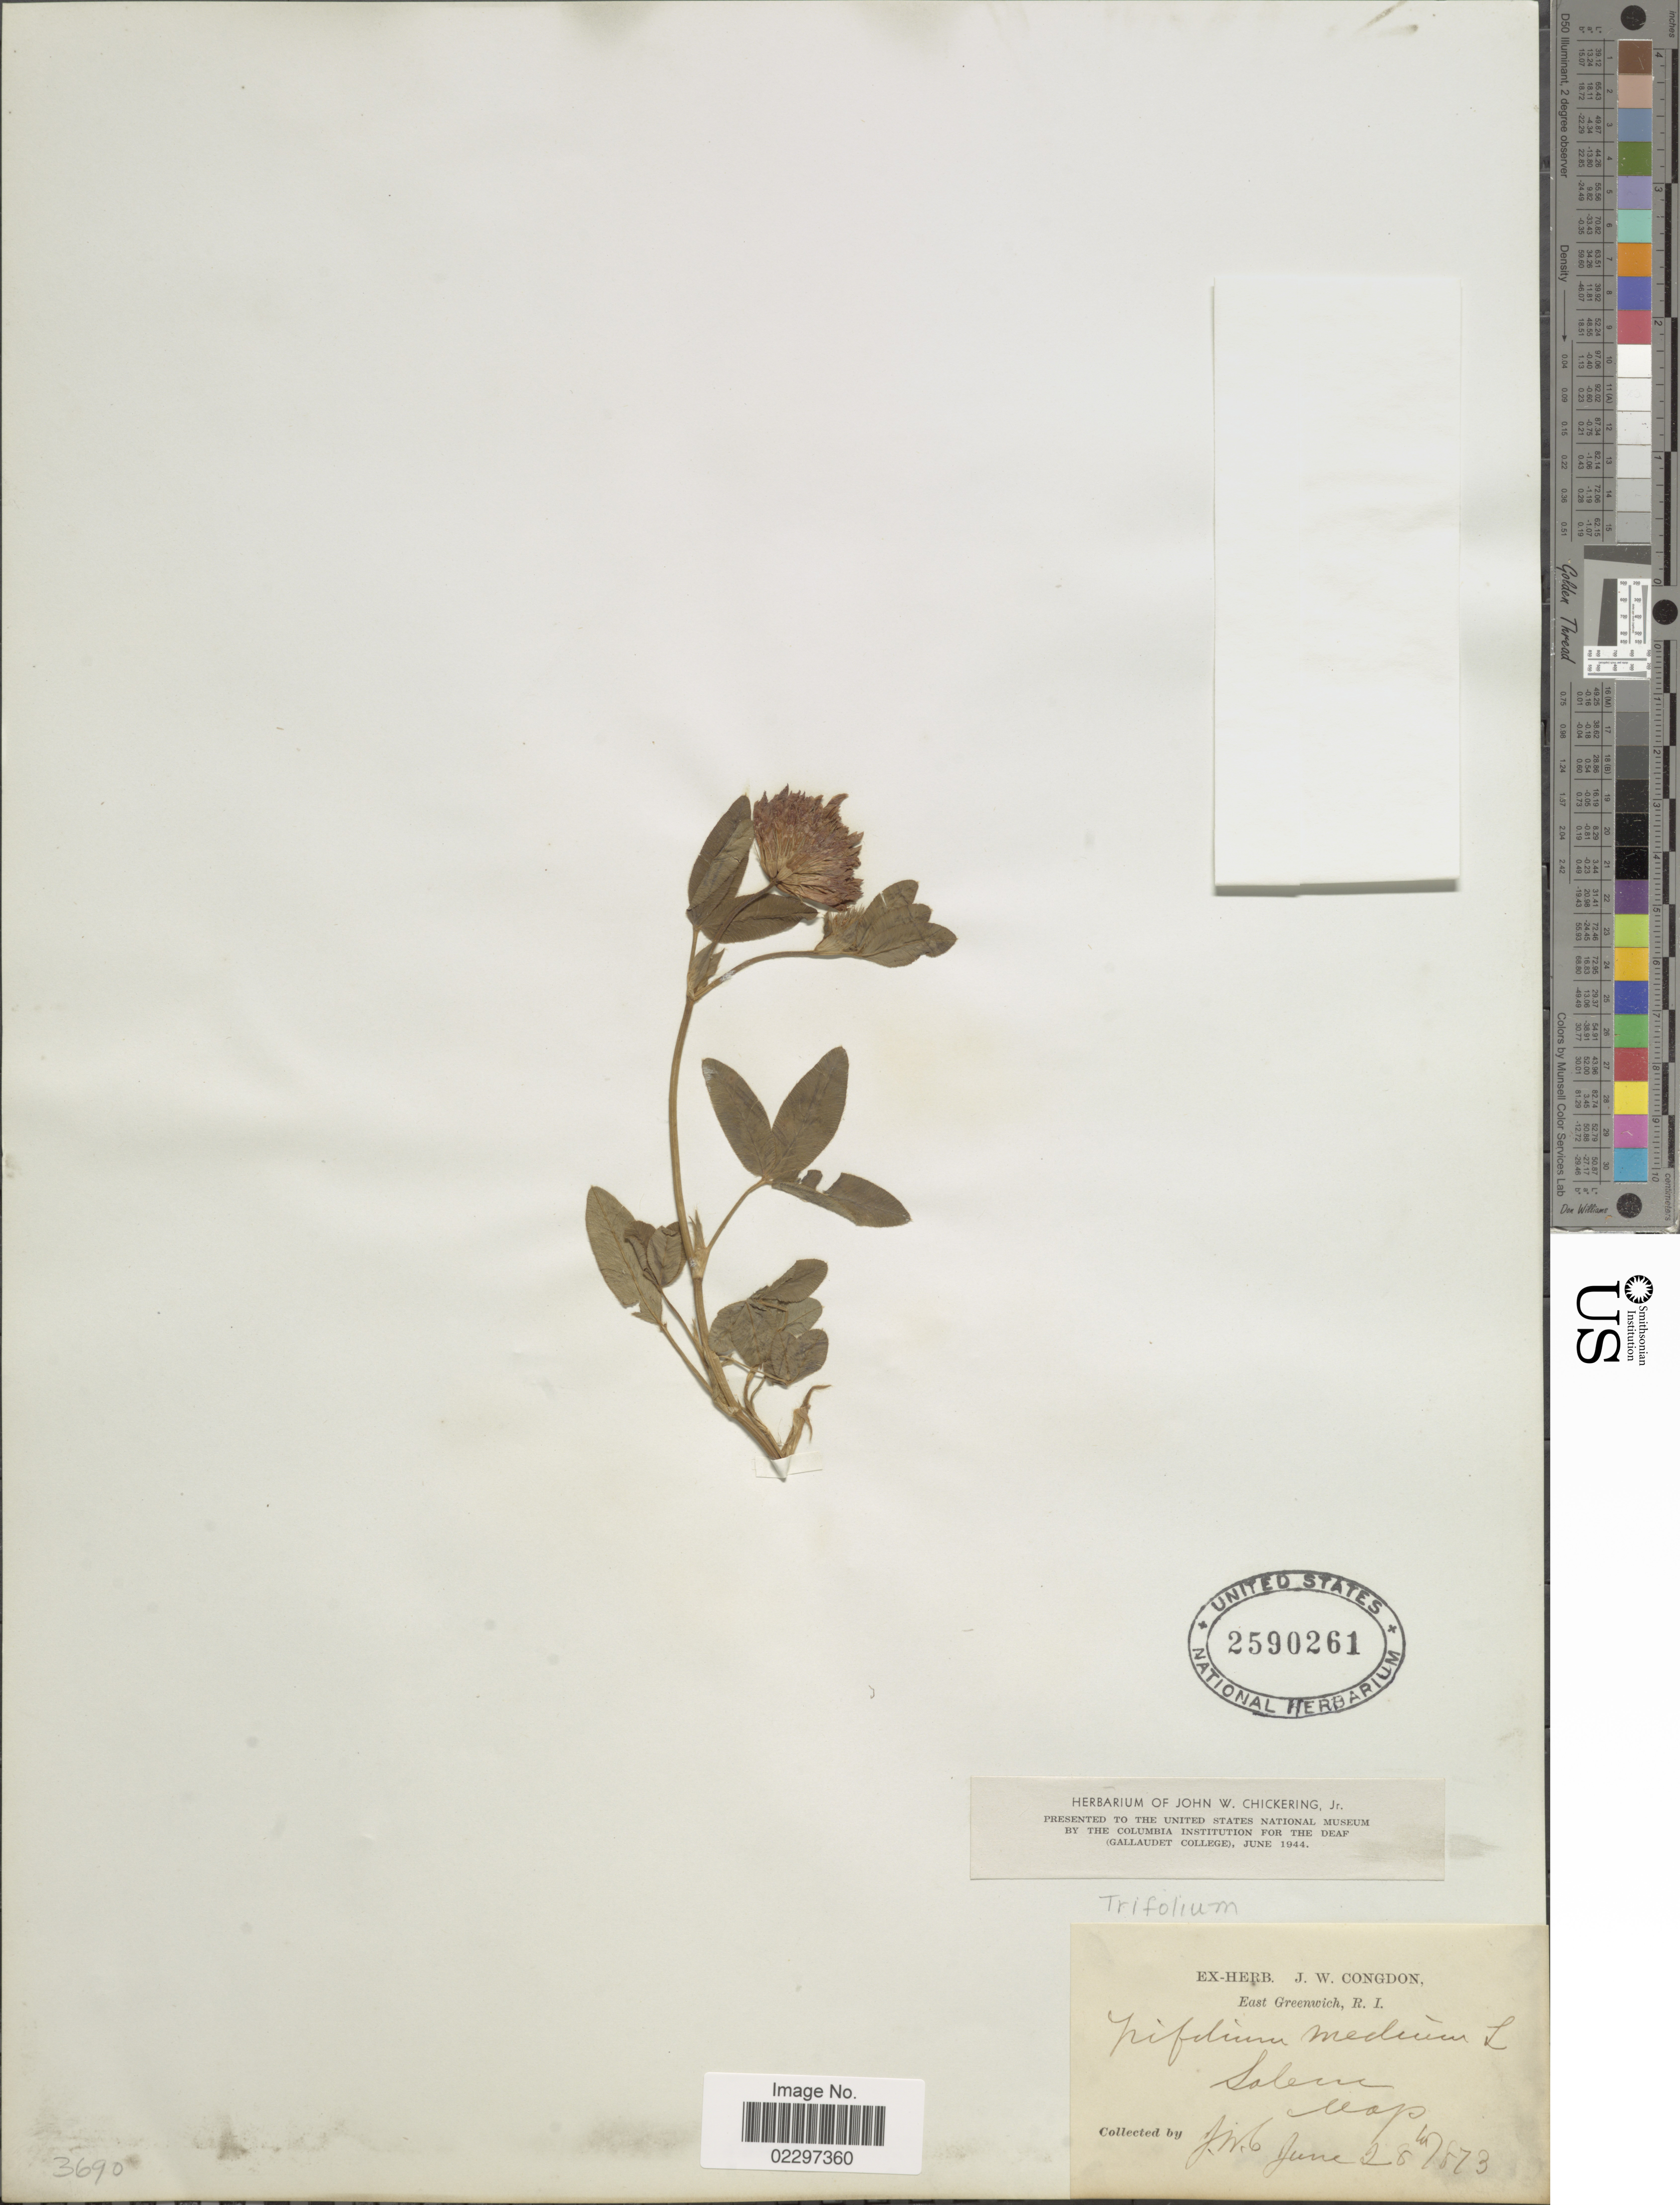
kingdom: Plantae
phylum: Tracheophyta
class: Magnoliopsida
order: Fabales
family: Fabaceae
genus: Trifolium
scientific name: Trifolium medium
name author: L.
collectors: ex herb. J. W. Congdon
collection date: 1873-06-28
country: United States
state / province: Massachusetts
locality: Salem.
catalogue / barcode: US 2590261